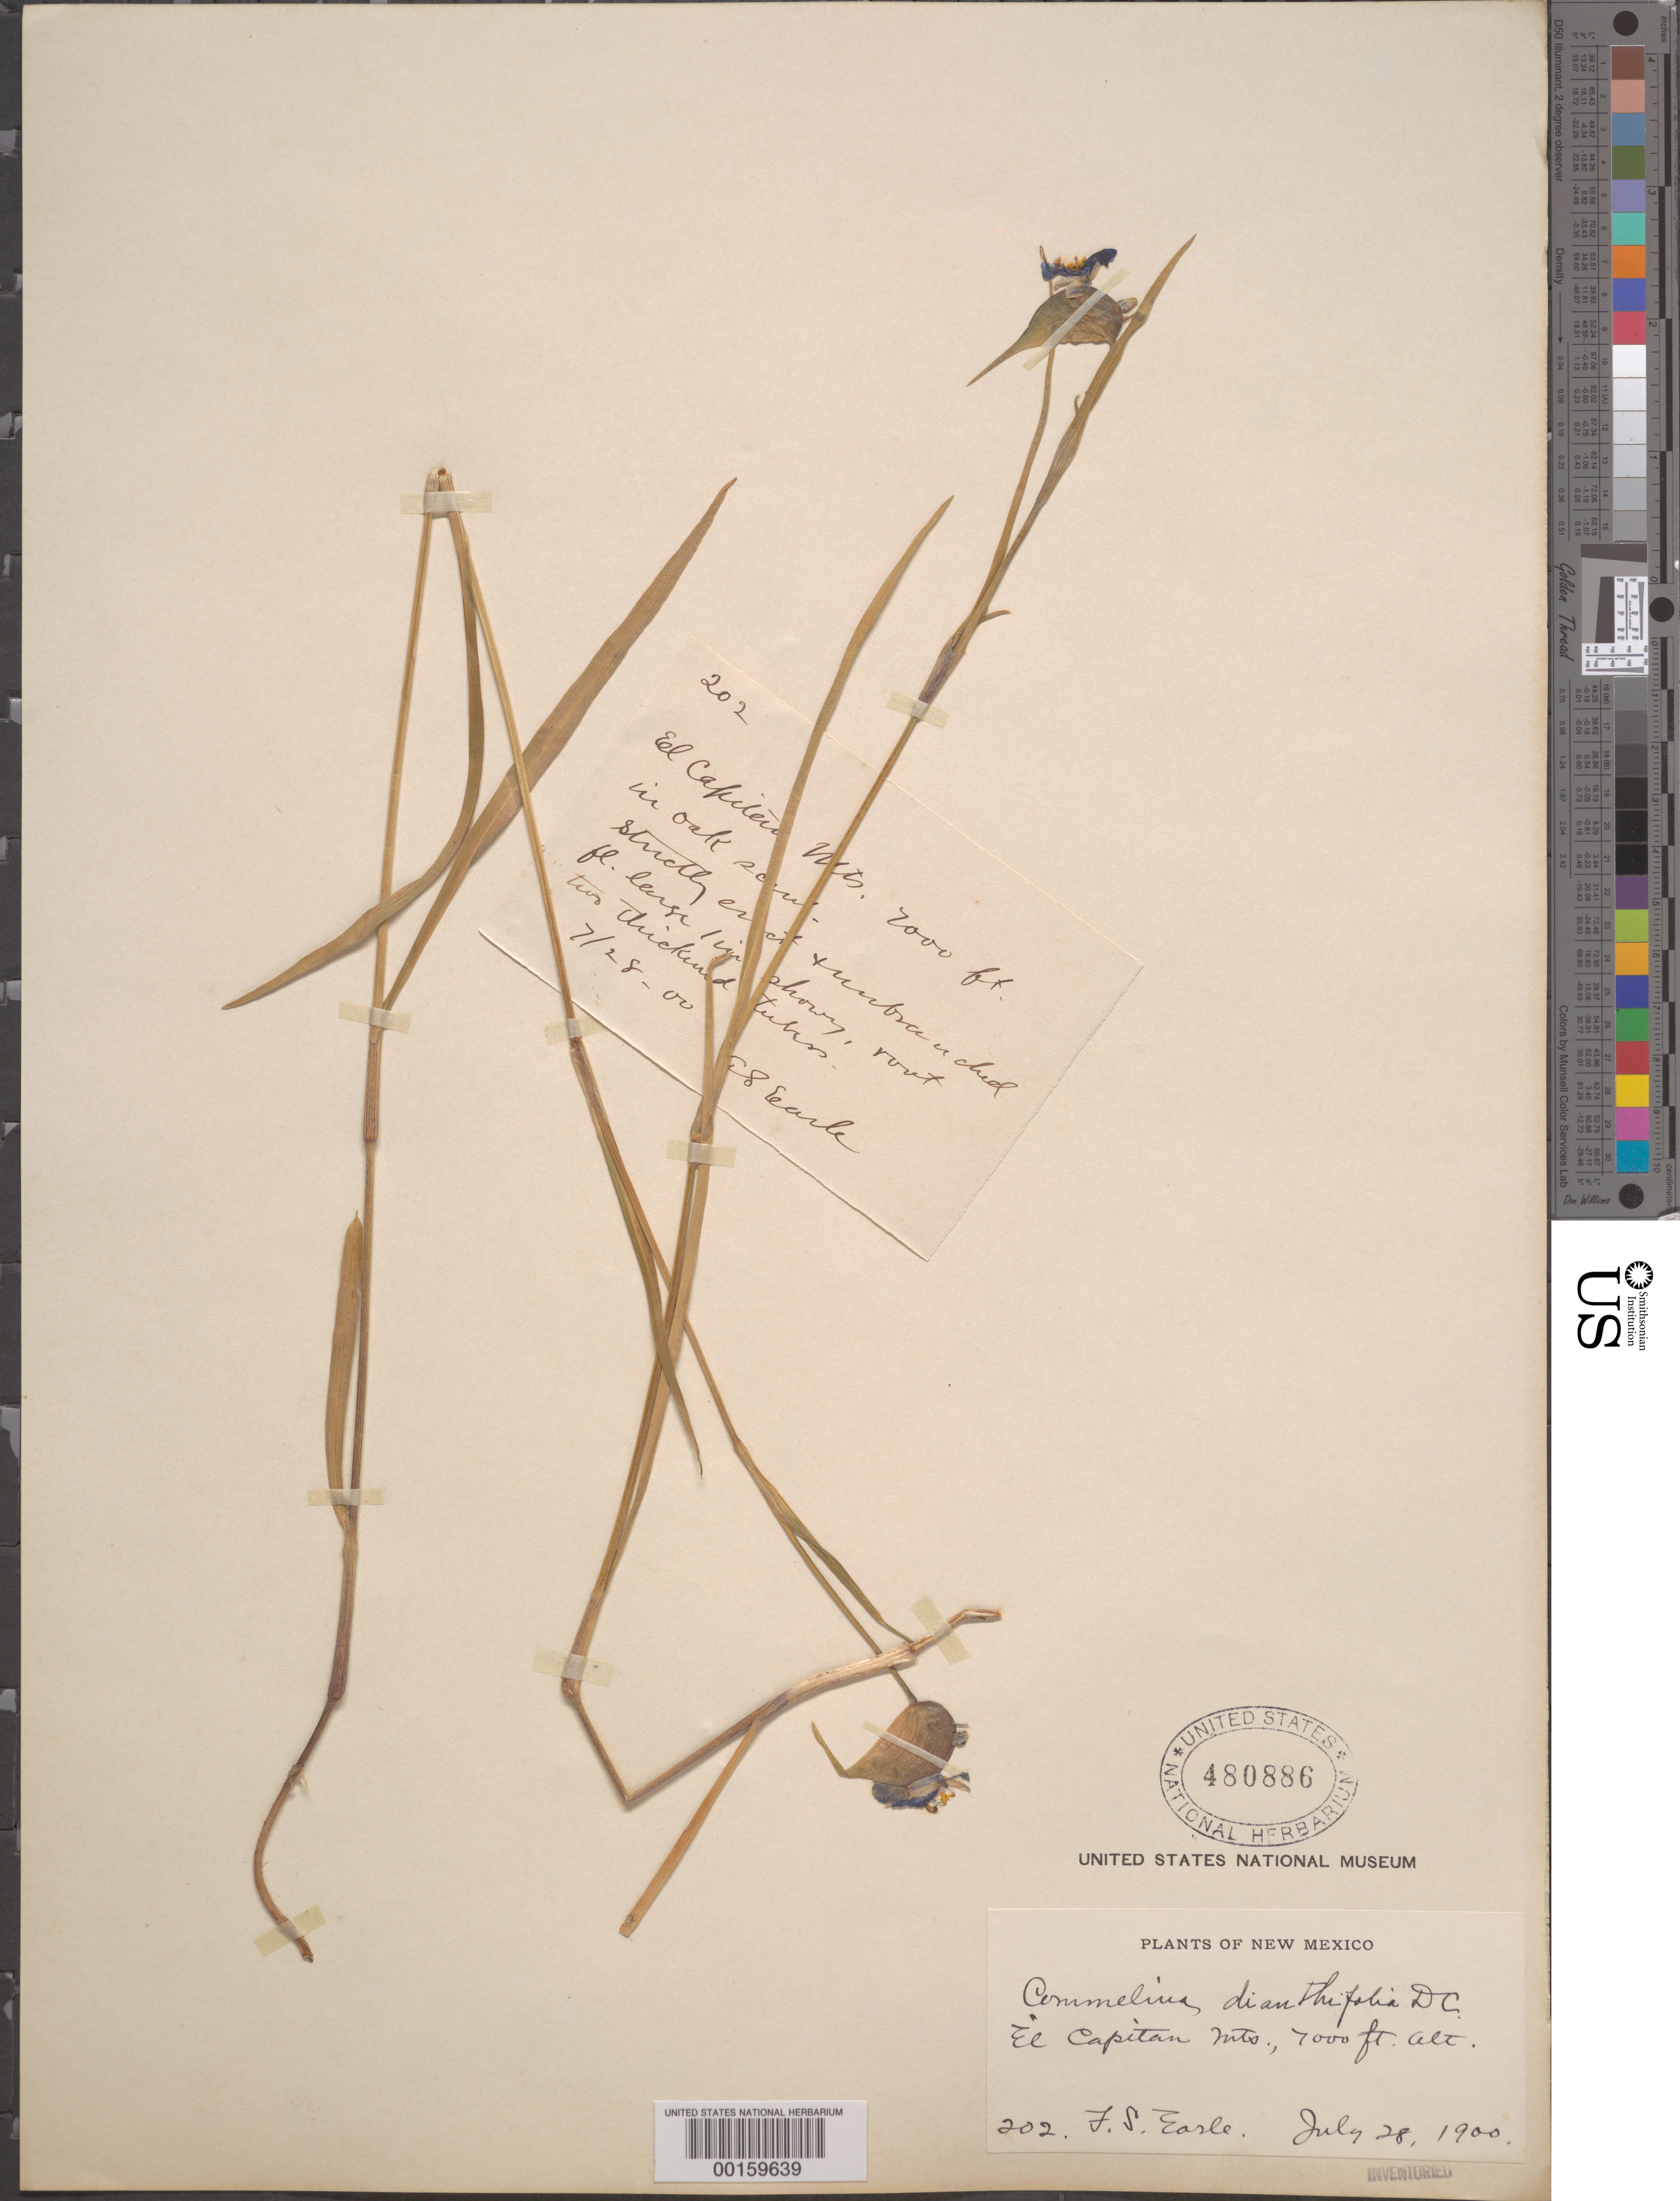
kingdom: Plantae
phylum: Tracheophyta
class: Liliopsida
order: Commelinales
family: Commelinaceae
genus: Commelina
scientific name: Commelina dianthifolia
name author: Redouté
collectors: F. S. Earle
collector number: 202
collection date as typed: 28 Jul 1900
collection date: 1900-07-28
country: United States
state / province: New Mexico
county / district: Lincoln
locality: El capitan mts.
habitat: In oak scrub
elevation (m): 2135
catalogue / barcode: US 480886